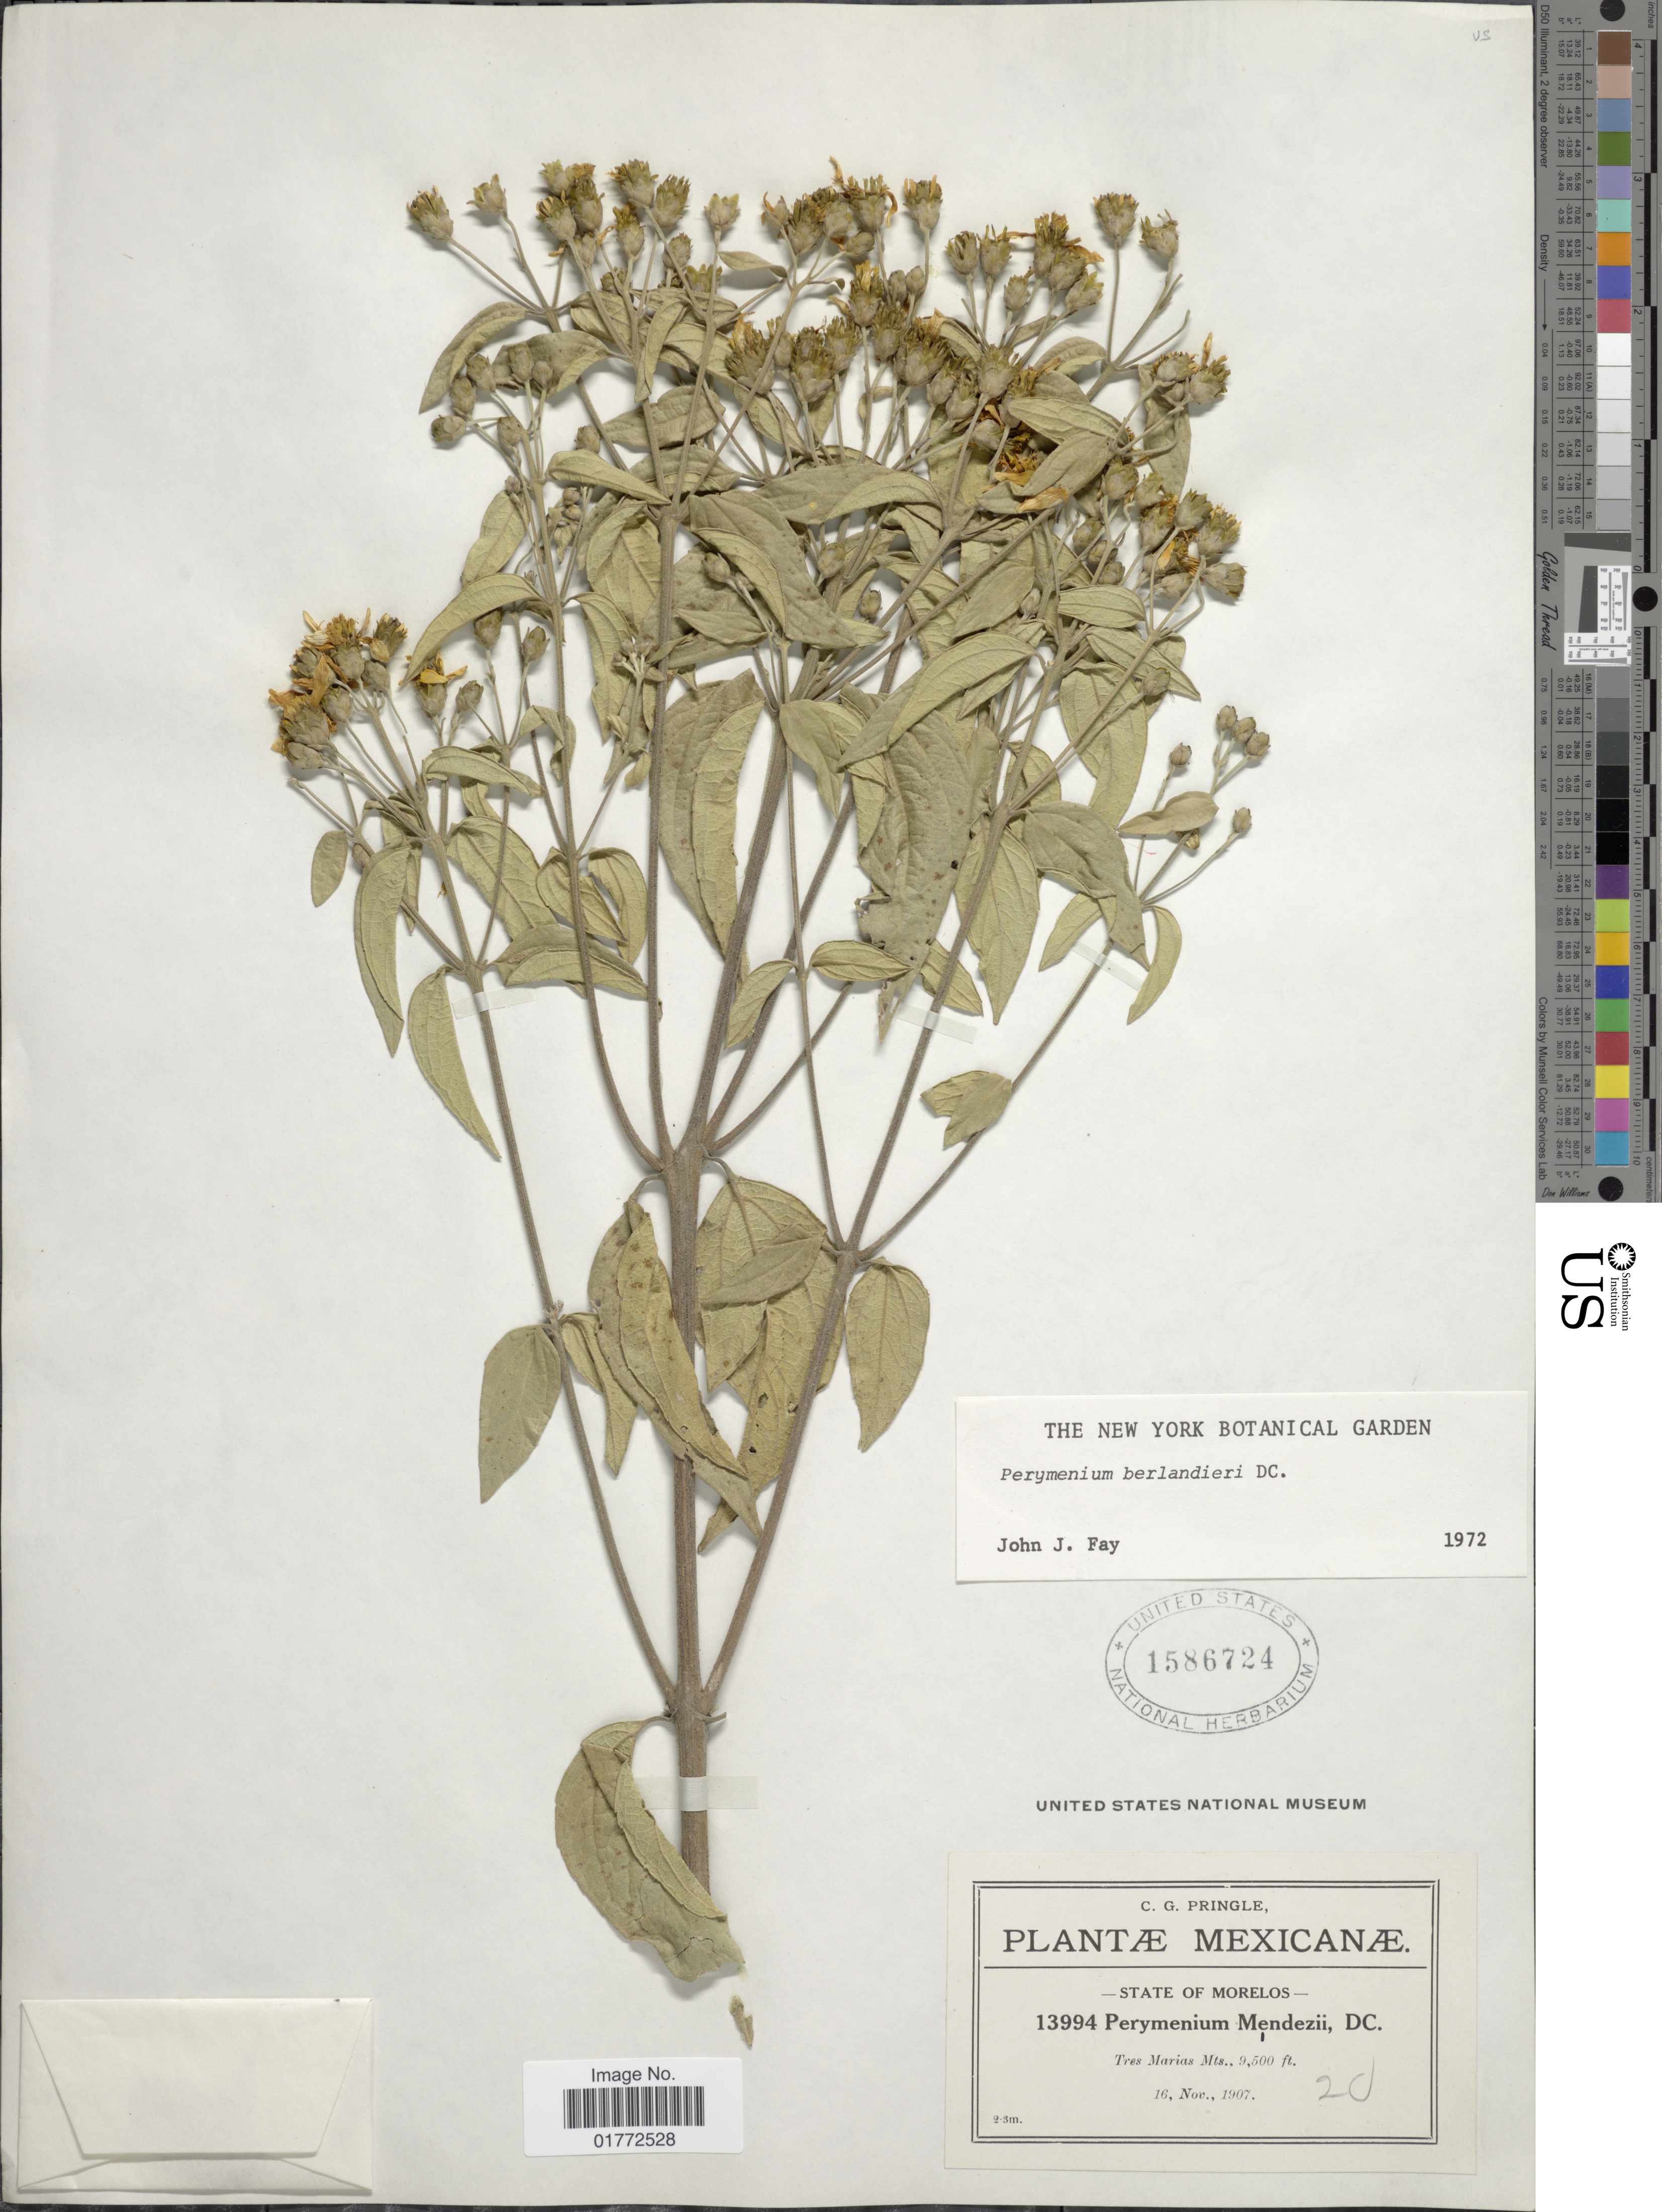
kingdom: Plantae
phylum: Tracheophyta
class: Magnoliopsida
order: Asterales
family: Asteraceae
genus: Perymenium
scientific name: Perymenium berlandieri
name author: DC.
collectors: C. G. Pringle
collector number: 13994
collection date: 1907-11-16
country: Mexico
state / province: Morelos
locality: Tres Marias Mts.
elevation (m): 2896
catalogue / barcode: US 15886724